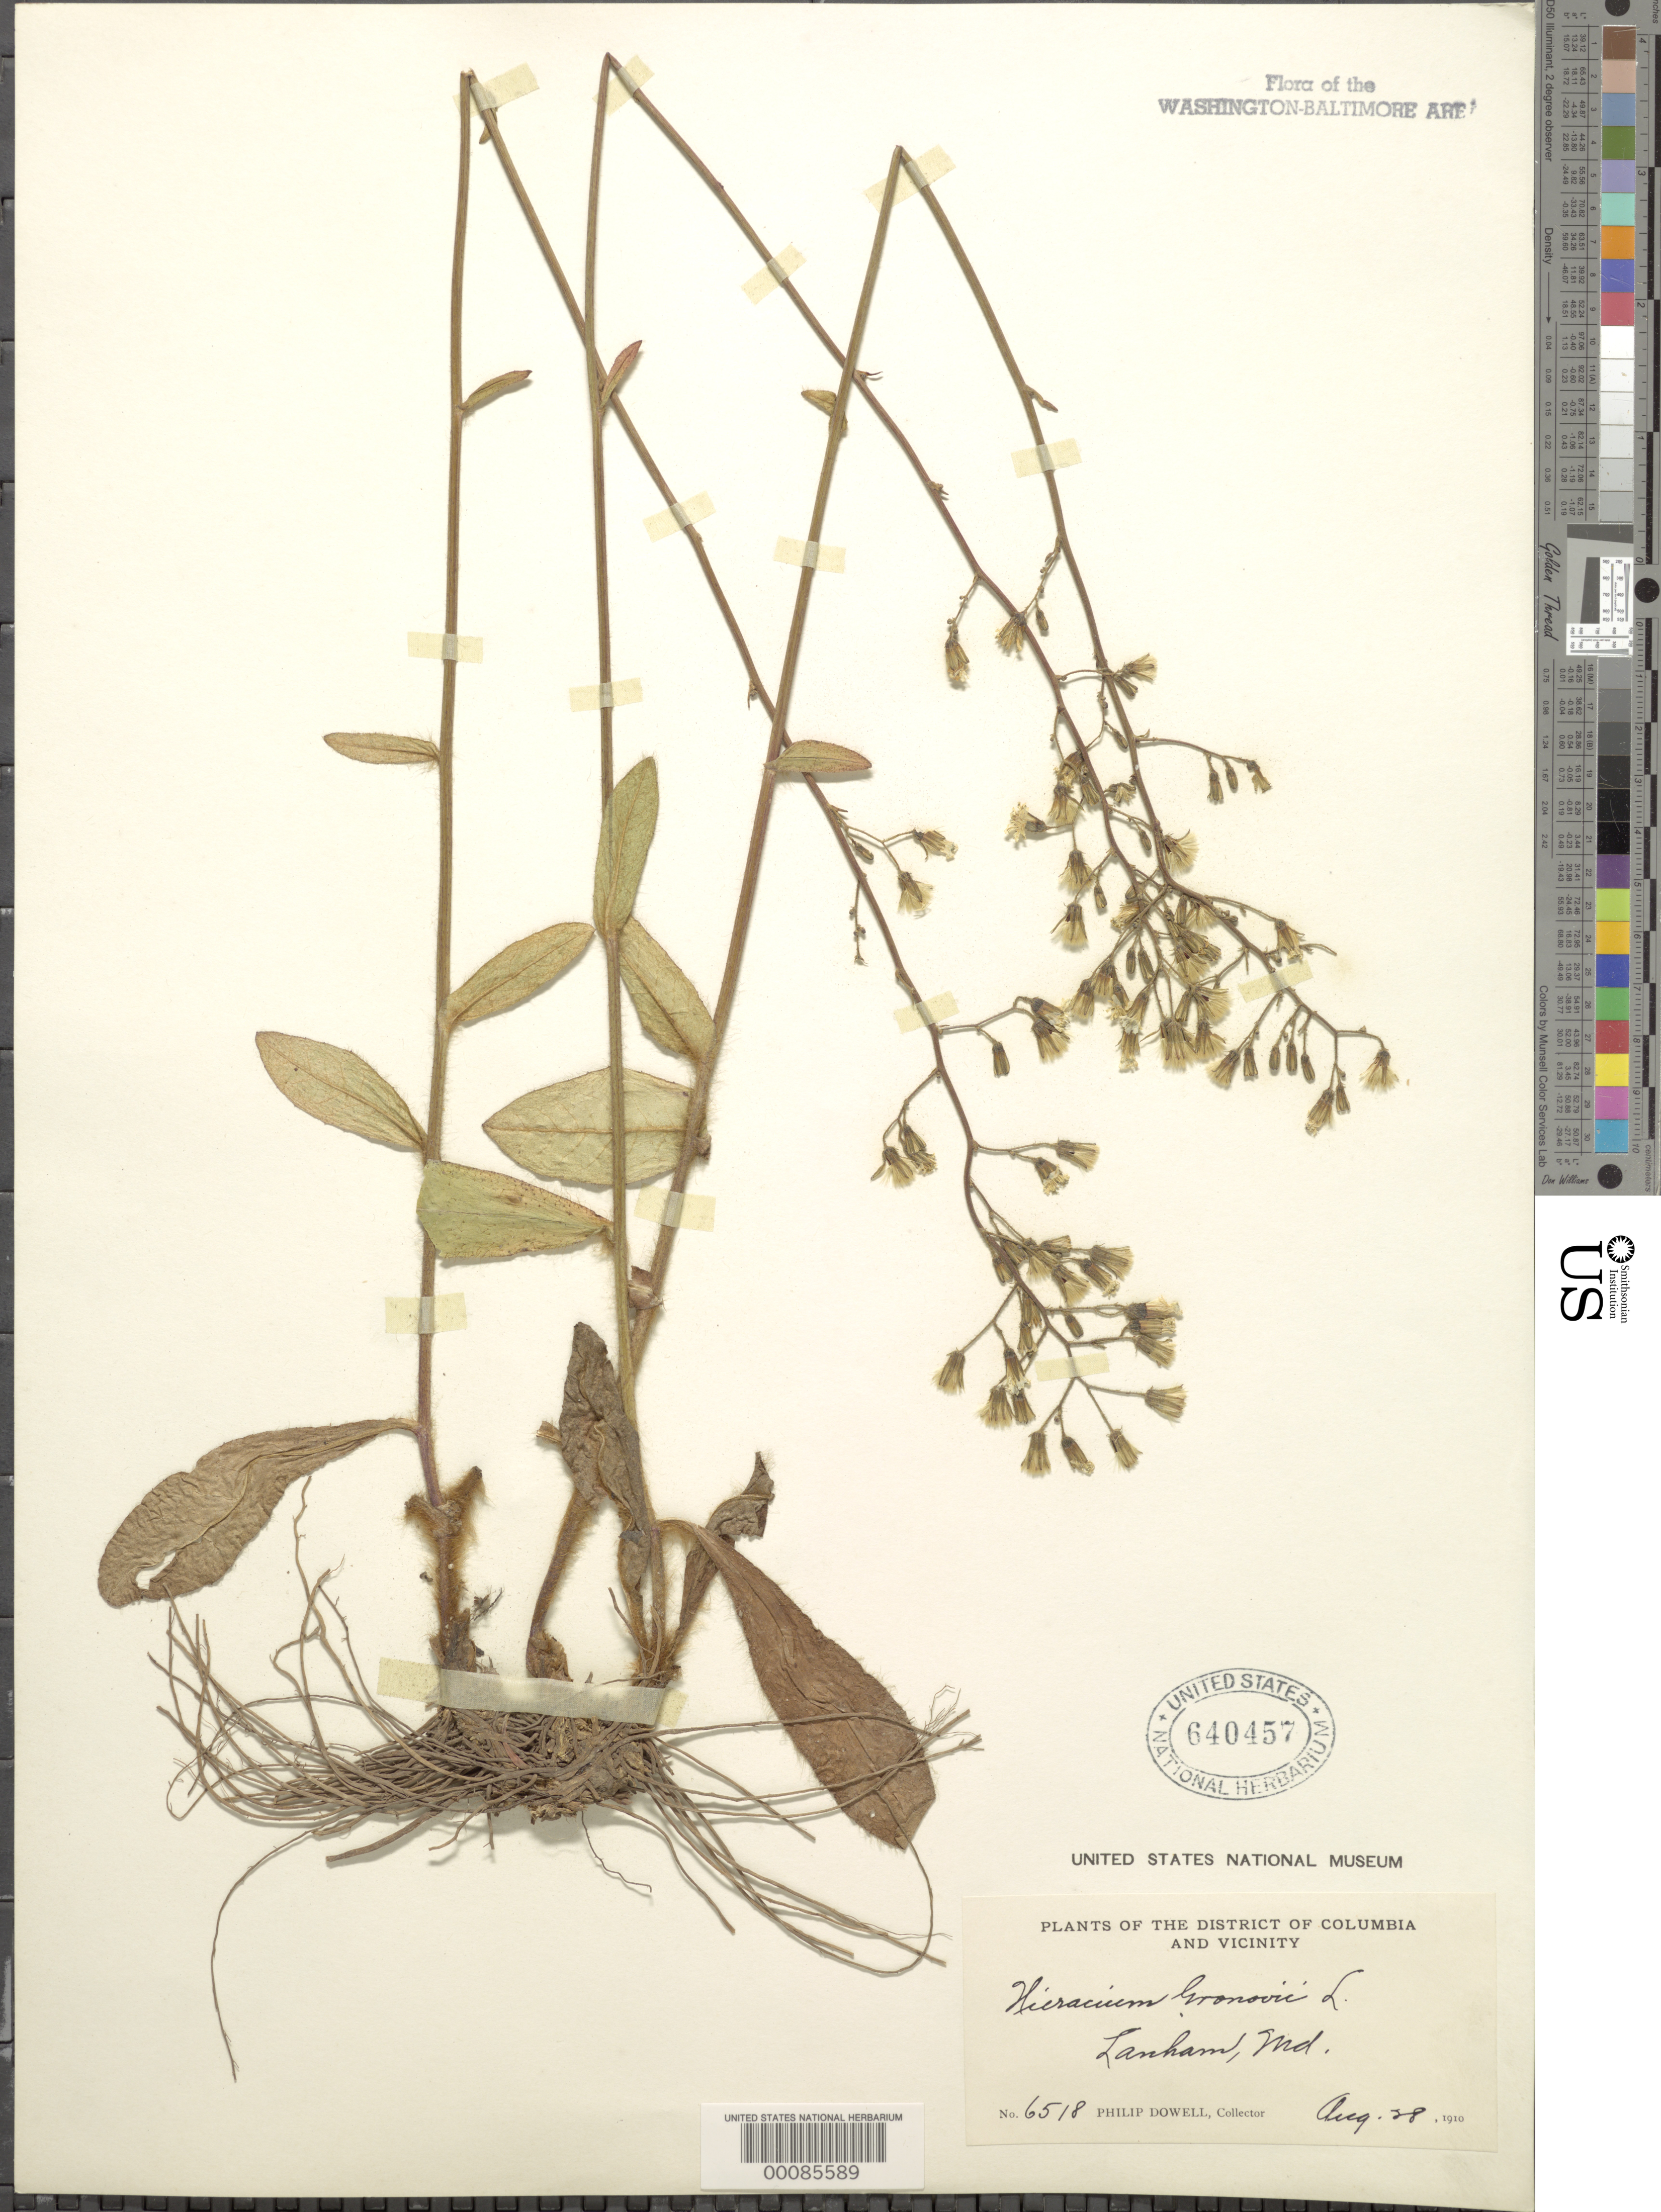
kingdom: Plantae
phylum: Tracheophyta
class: Magnoliopsida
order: Asterales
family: Asteraceae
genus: Hieracium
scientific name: Hieracium gronovii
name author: L.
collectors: P. Dowell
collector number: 6518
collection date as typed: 28 Aug 1910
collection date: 1910-08-28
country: United States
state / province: Maryland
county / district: Prince George's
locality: Lanham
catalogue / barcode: US 640457